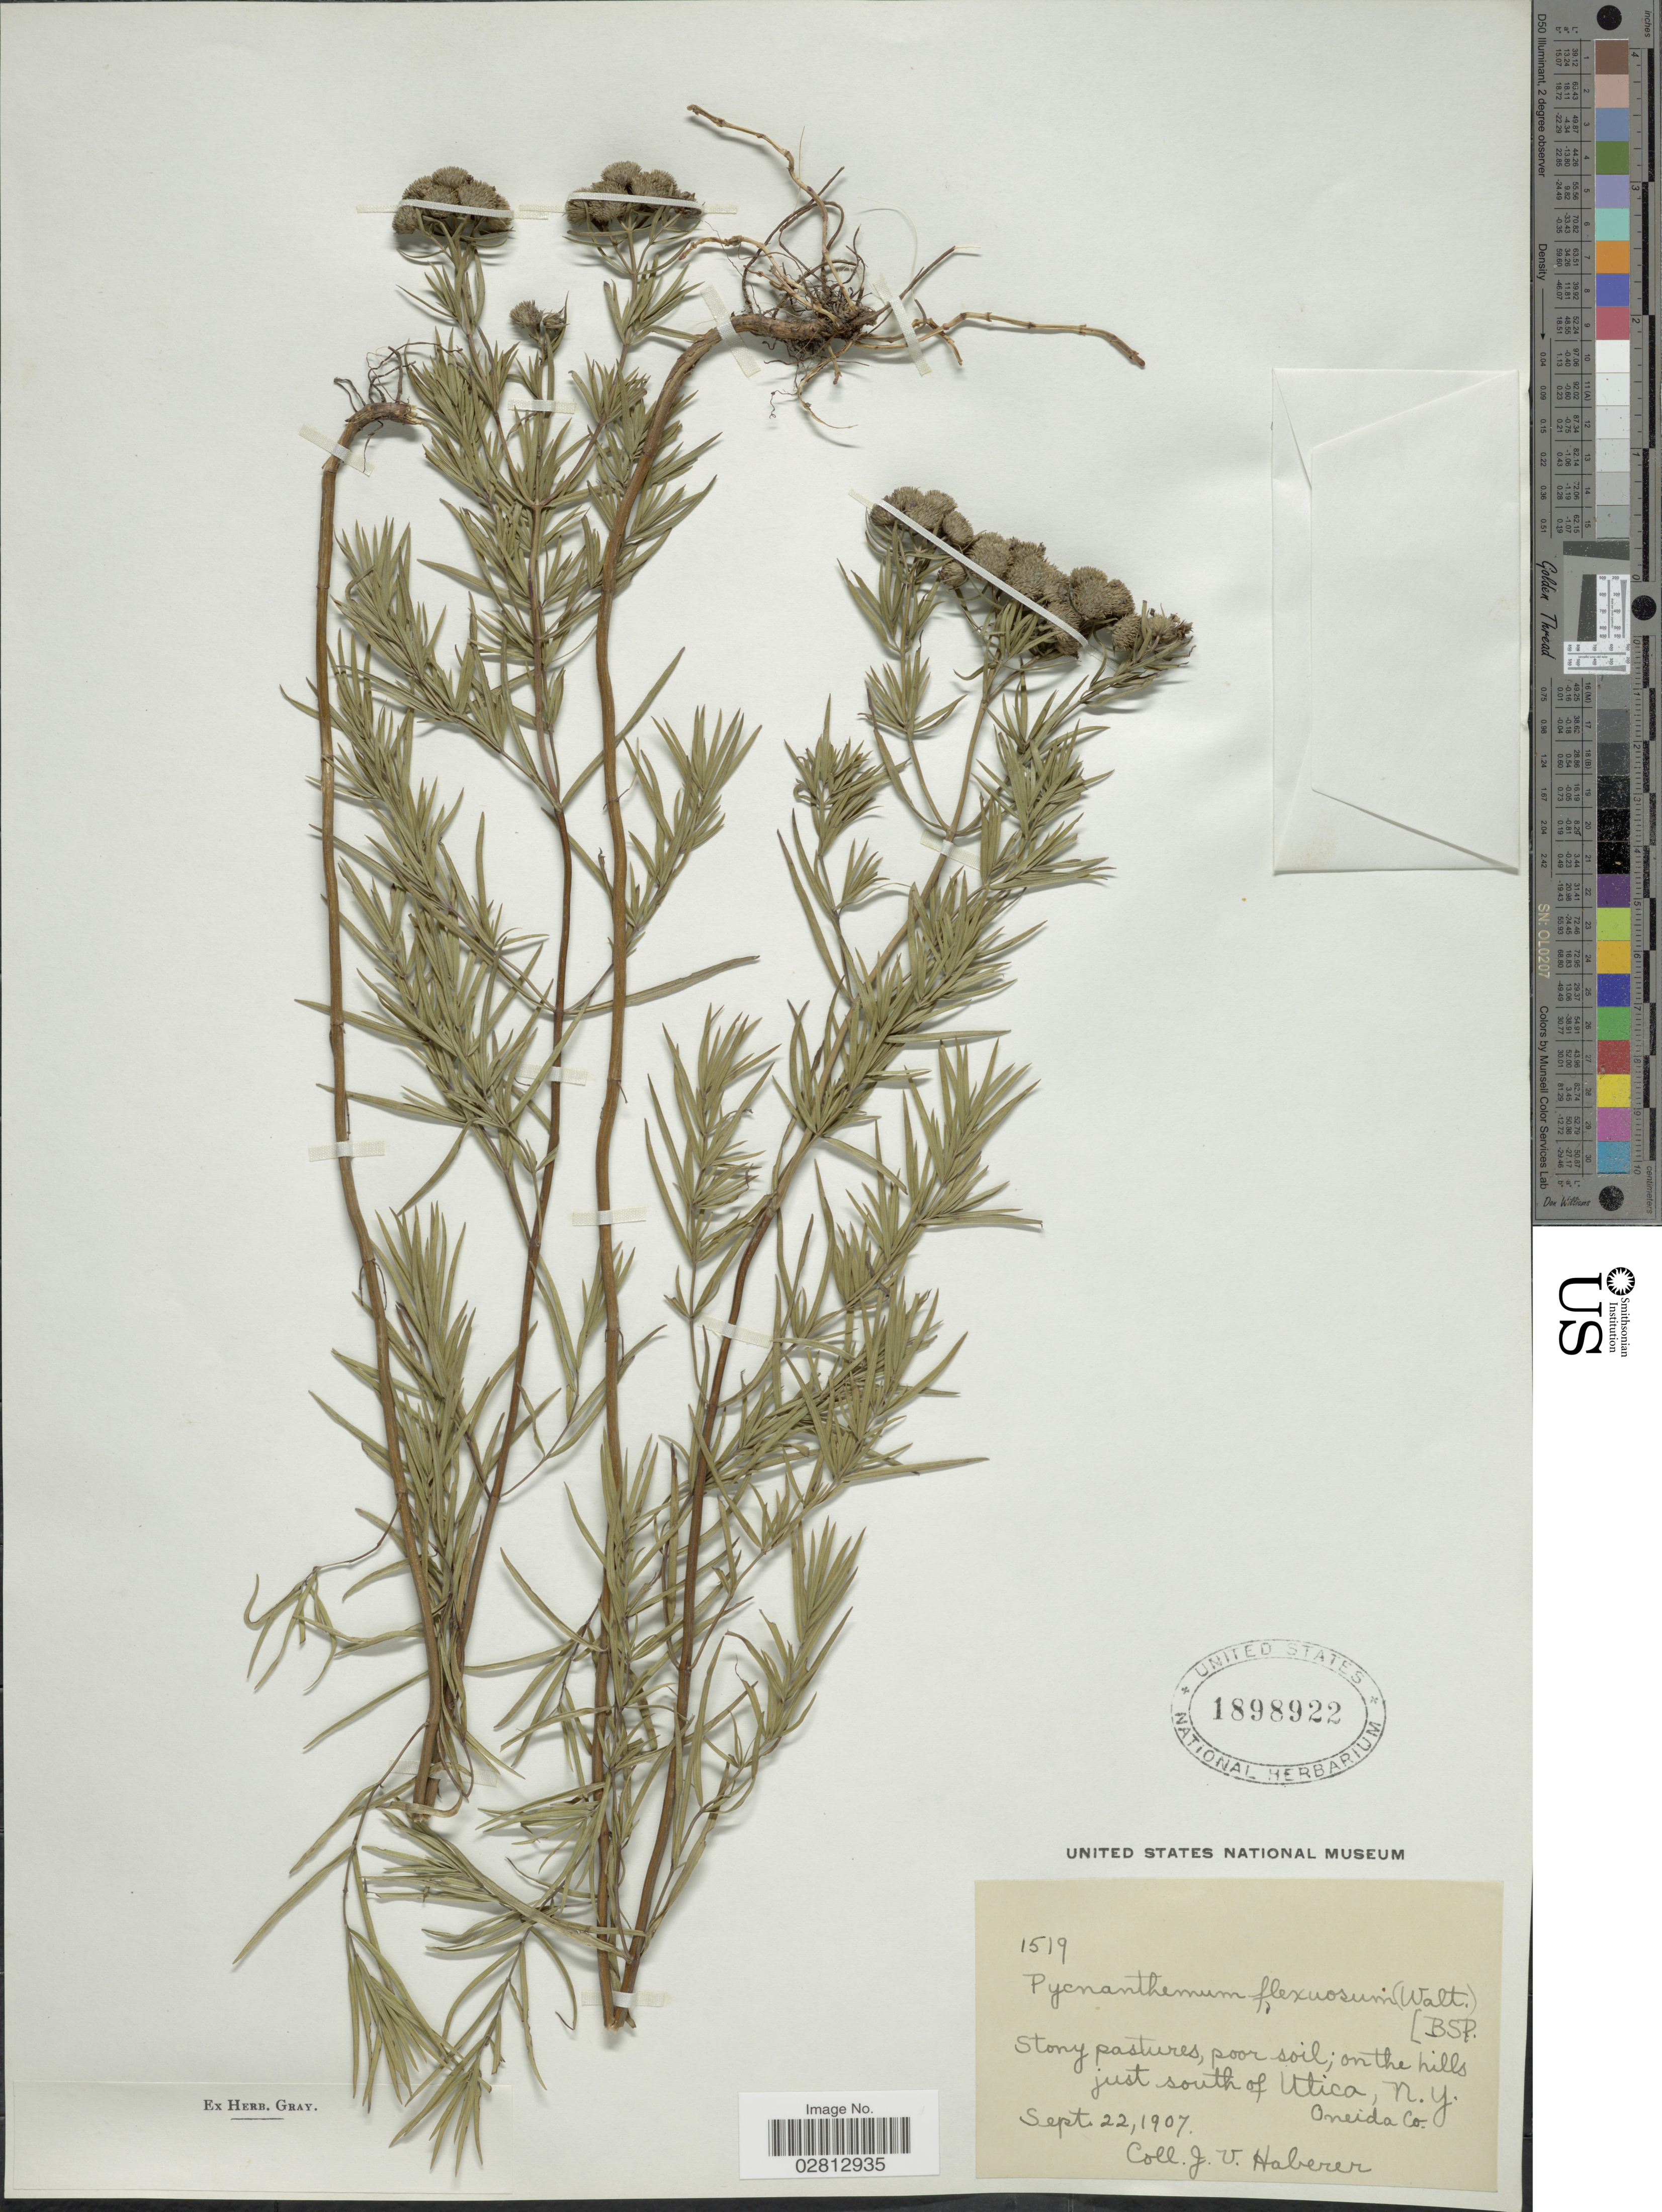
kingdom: Plantae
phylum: Tracheophyta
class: Magnoliopsida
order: Lamiales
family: Lamiaceae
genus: Pycnanthemum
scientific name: Pycnanthemum tenuifolium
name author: Schrad.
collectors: J. V. Haberer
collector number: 1519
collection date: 1907-09-22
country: United States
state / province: New York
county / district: Oneida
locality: On the hills just south of Utica. Oneida Co.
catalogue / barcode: US 1898922